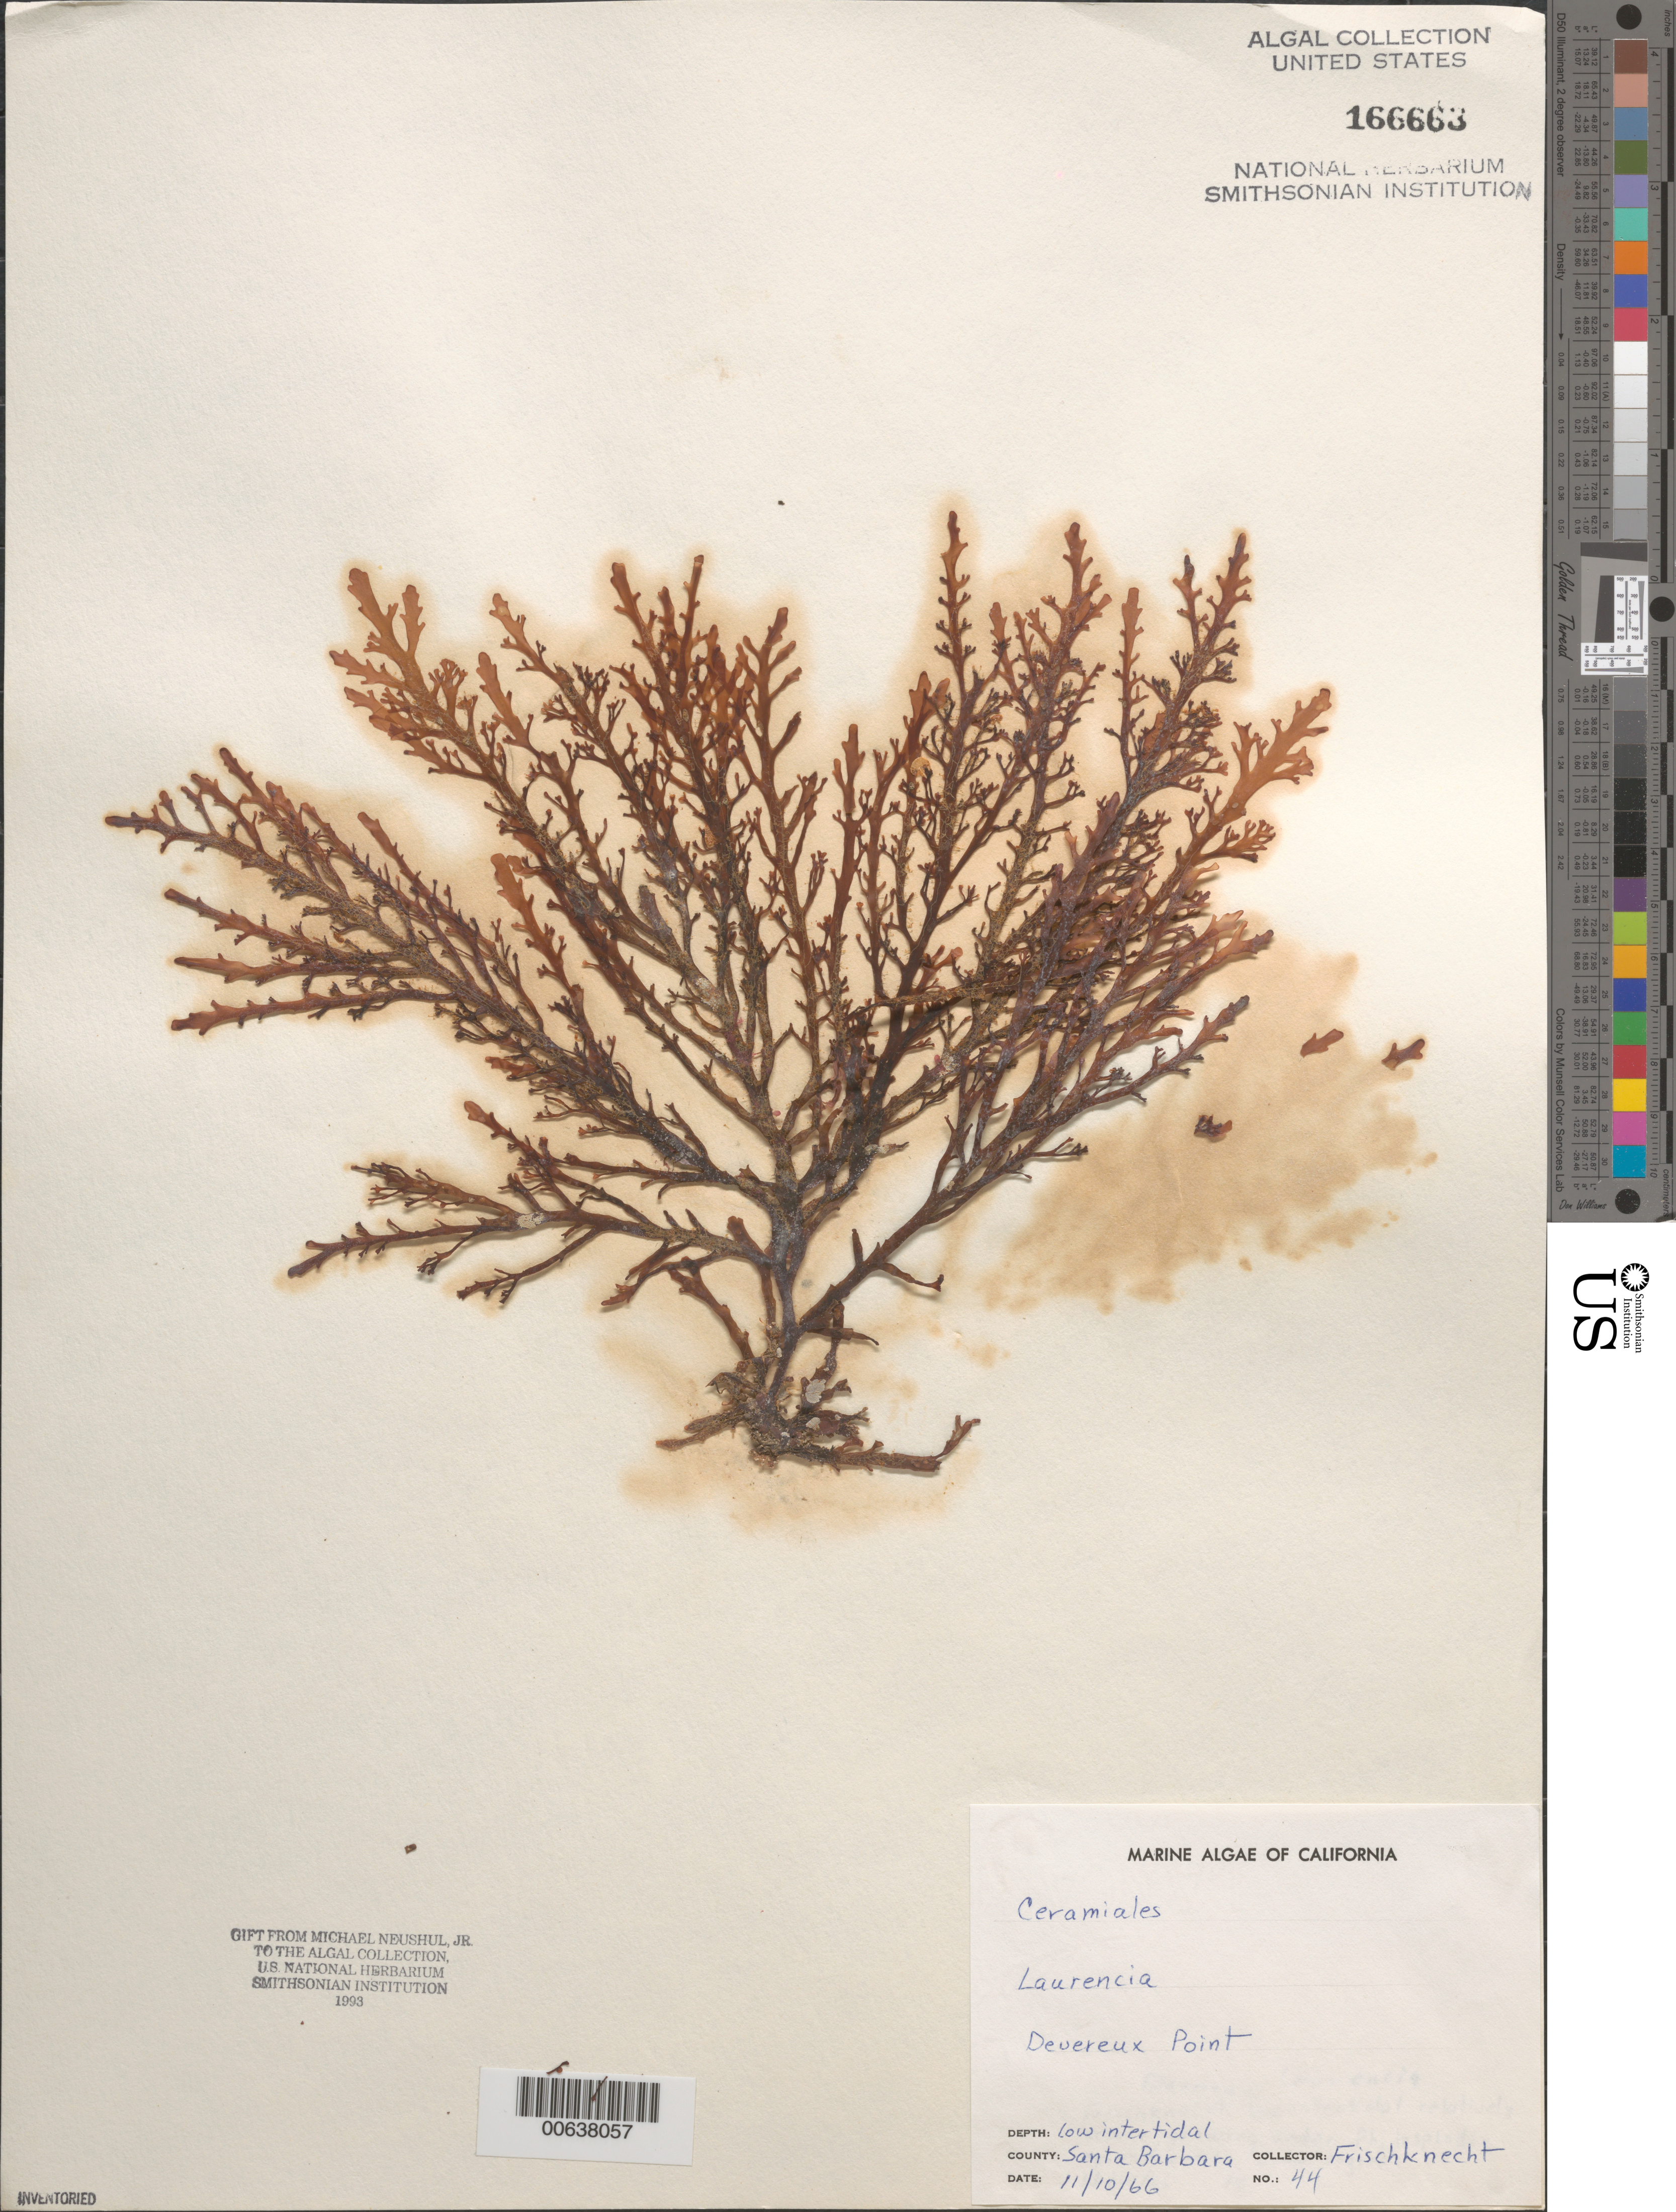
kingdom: Plantae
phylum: Rhodophyta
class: Florideophyceae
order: Ceramiales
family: Rhodomelaceae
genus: Laurencia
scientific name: Laurencia sp.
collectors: -. Frischknecht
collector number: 44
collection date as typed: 10 Nov 1966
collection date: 1966-11-10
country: United States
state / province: California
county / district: Santa Barbara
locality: Devereux Point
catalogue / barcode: US 166663